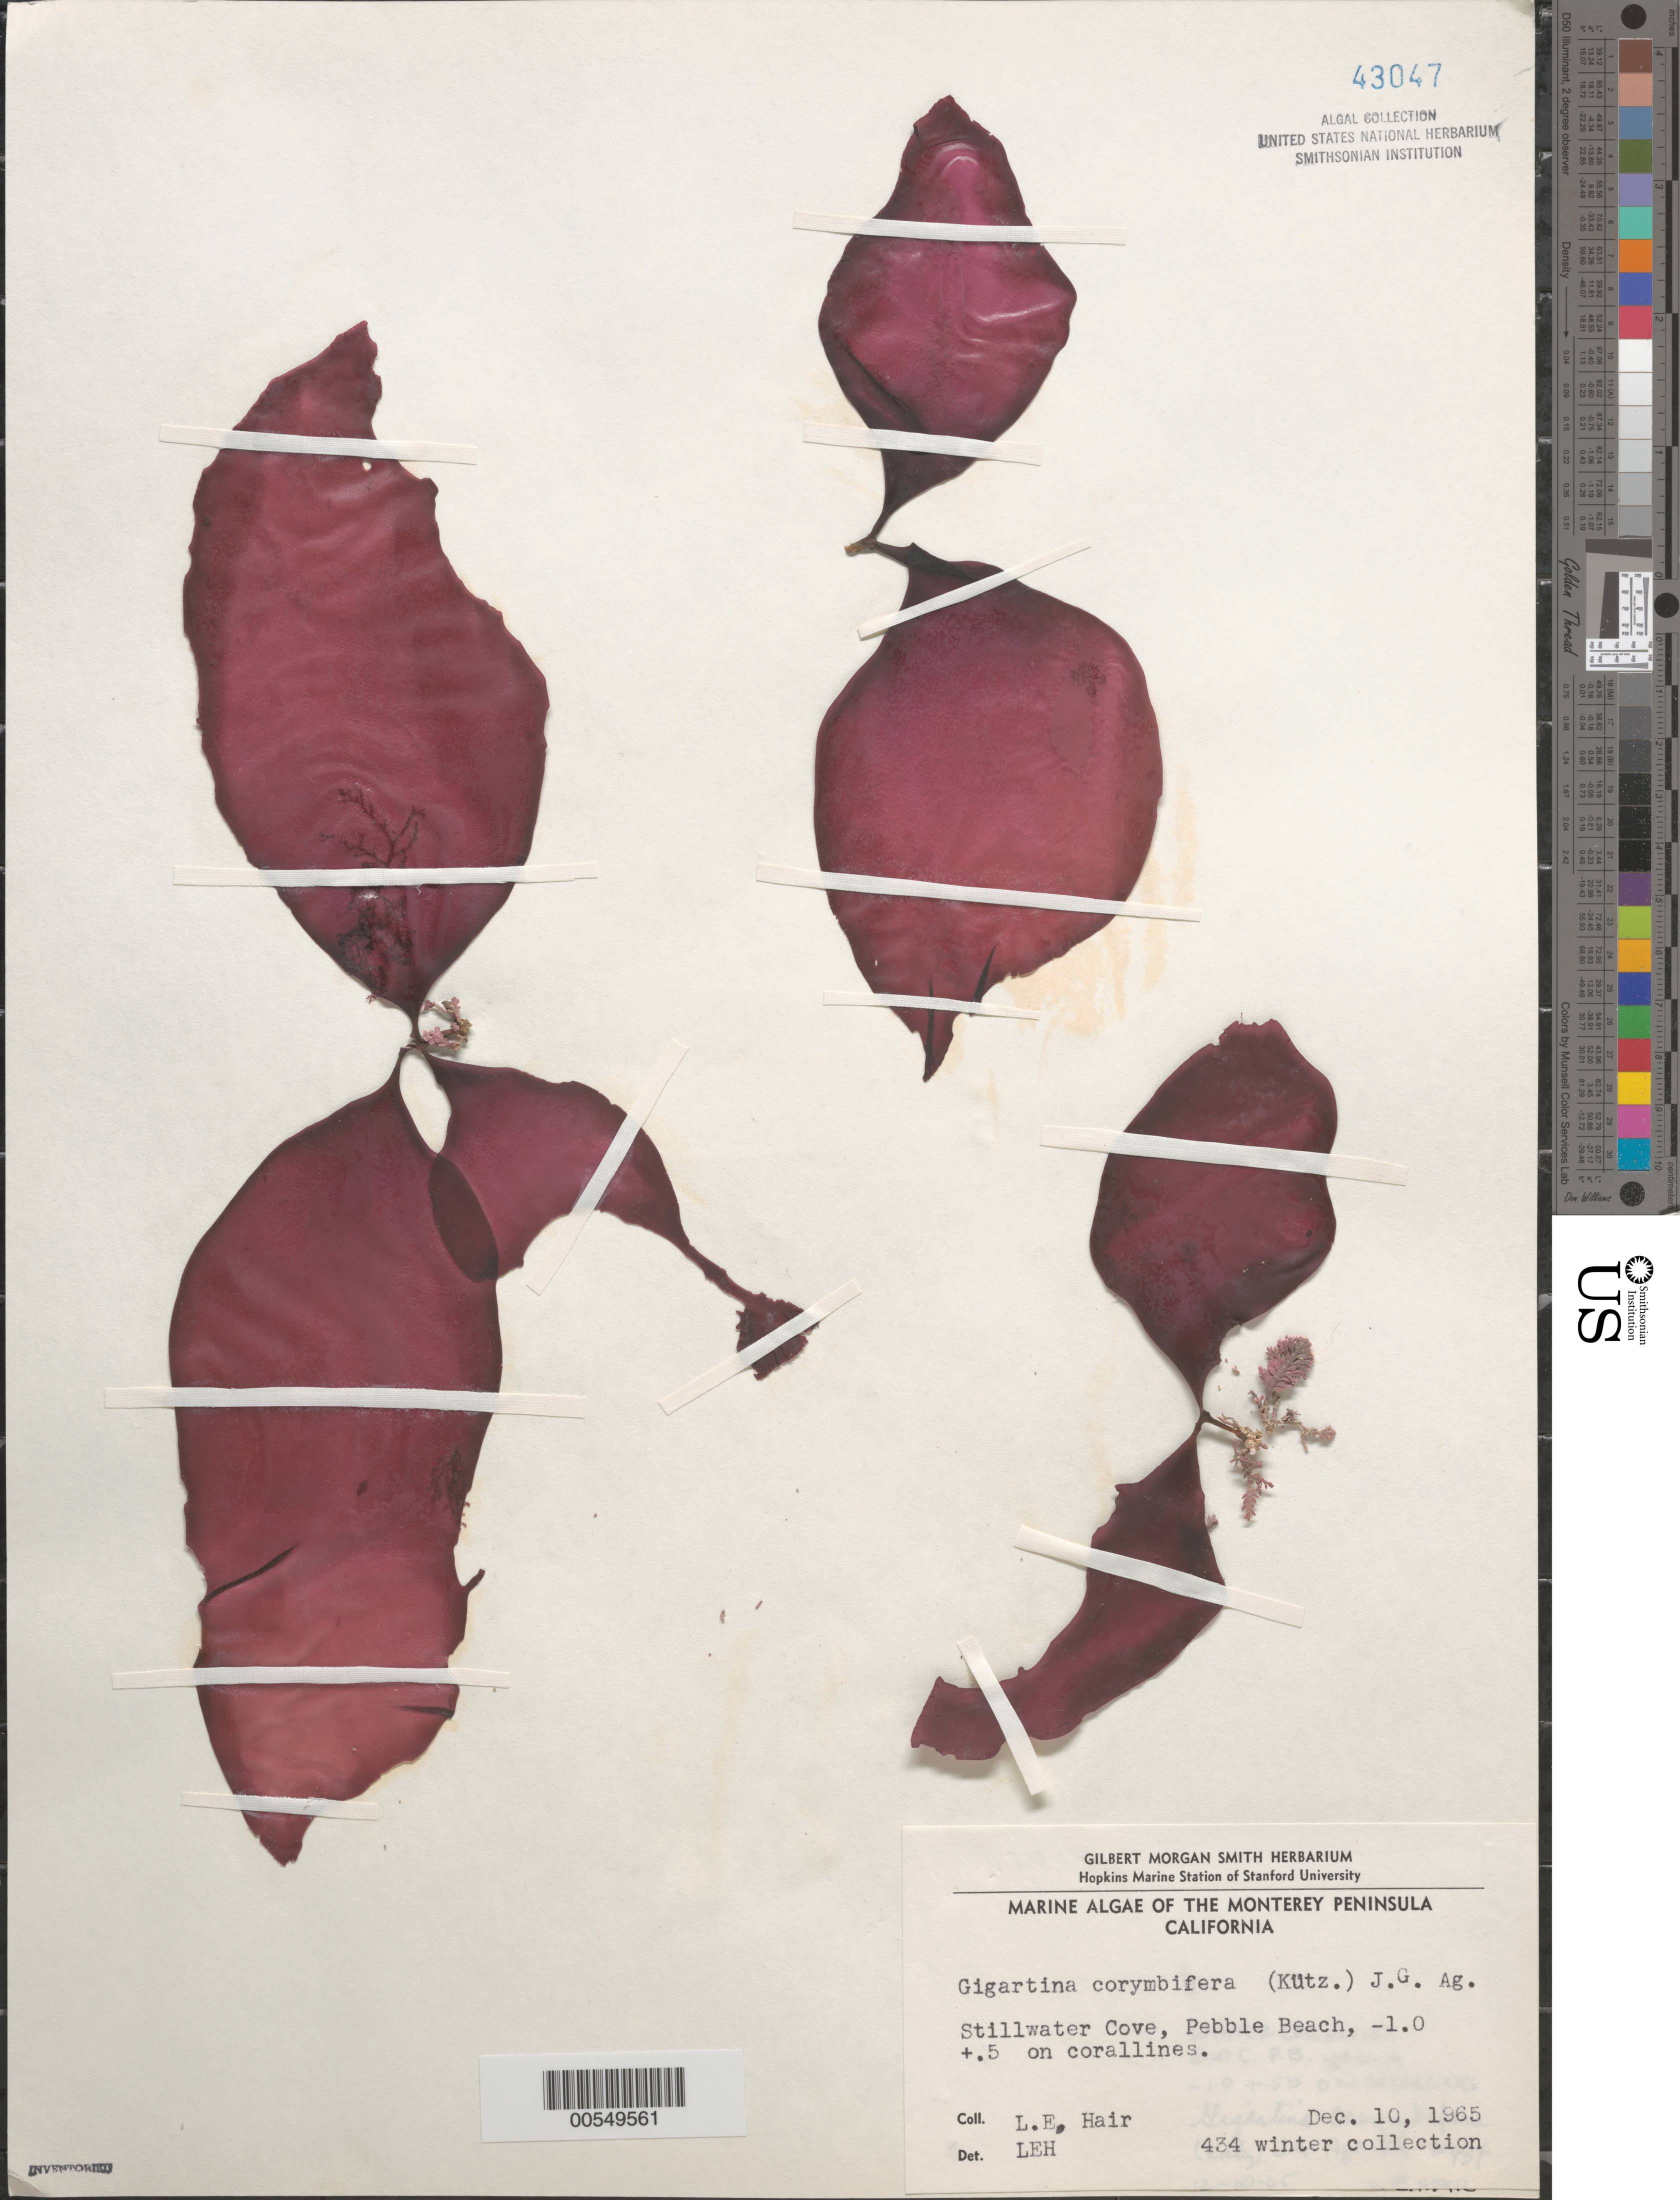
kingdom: Plantae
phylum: Rhodophyta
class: Florideophyceae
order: Gigartinales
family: Gigartinaceae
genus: Chondracanthus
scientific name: Chondracanthus corymbiferus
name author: (Kütz.) Guiry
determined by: Algae name updating Project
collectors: L. Hair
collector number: Leh 434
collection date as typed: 10 Dec 1965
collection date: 1965-12-10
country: United States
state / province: California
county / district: Monterey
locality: Stillwater Cove, Pebble Beach, Monterey Peninsula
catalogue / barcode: US 43047